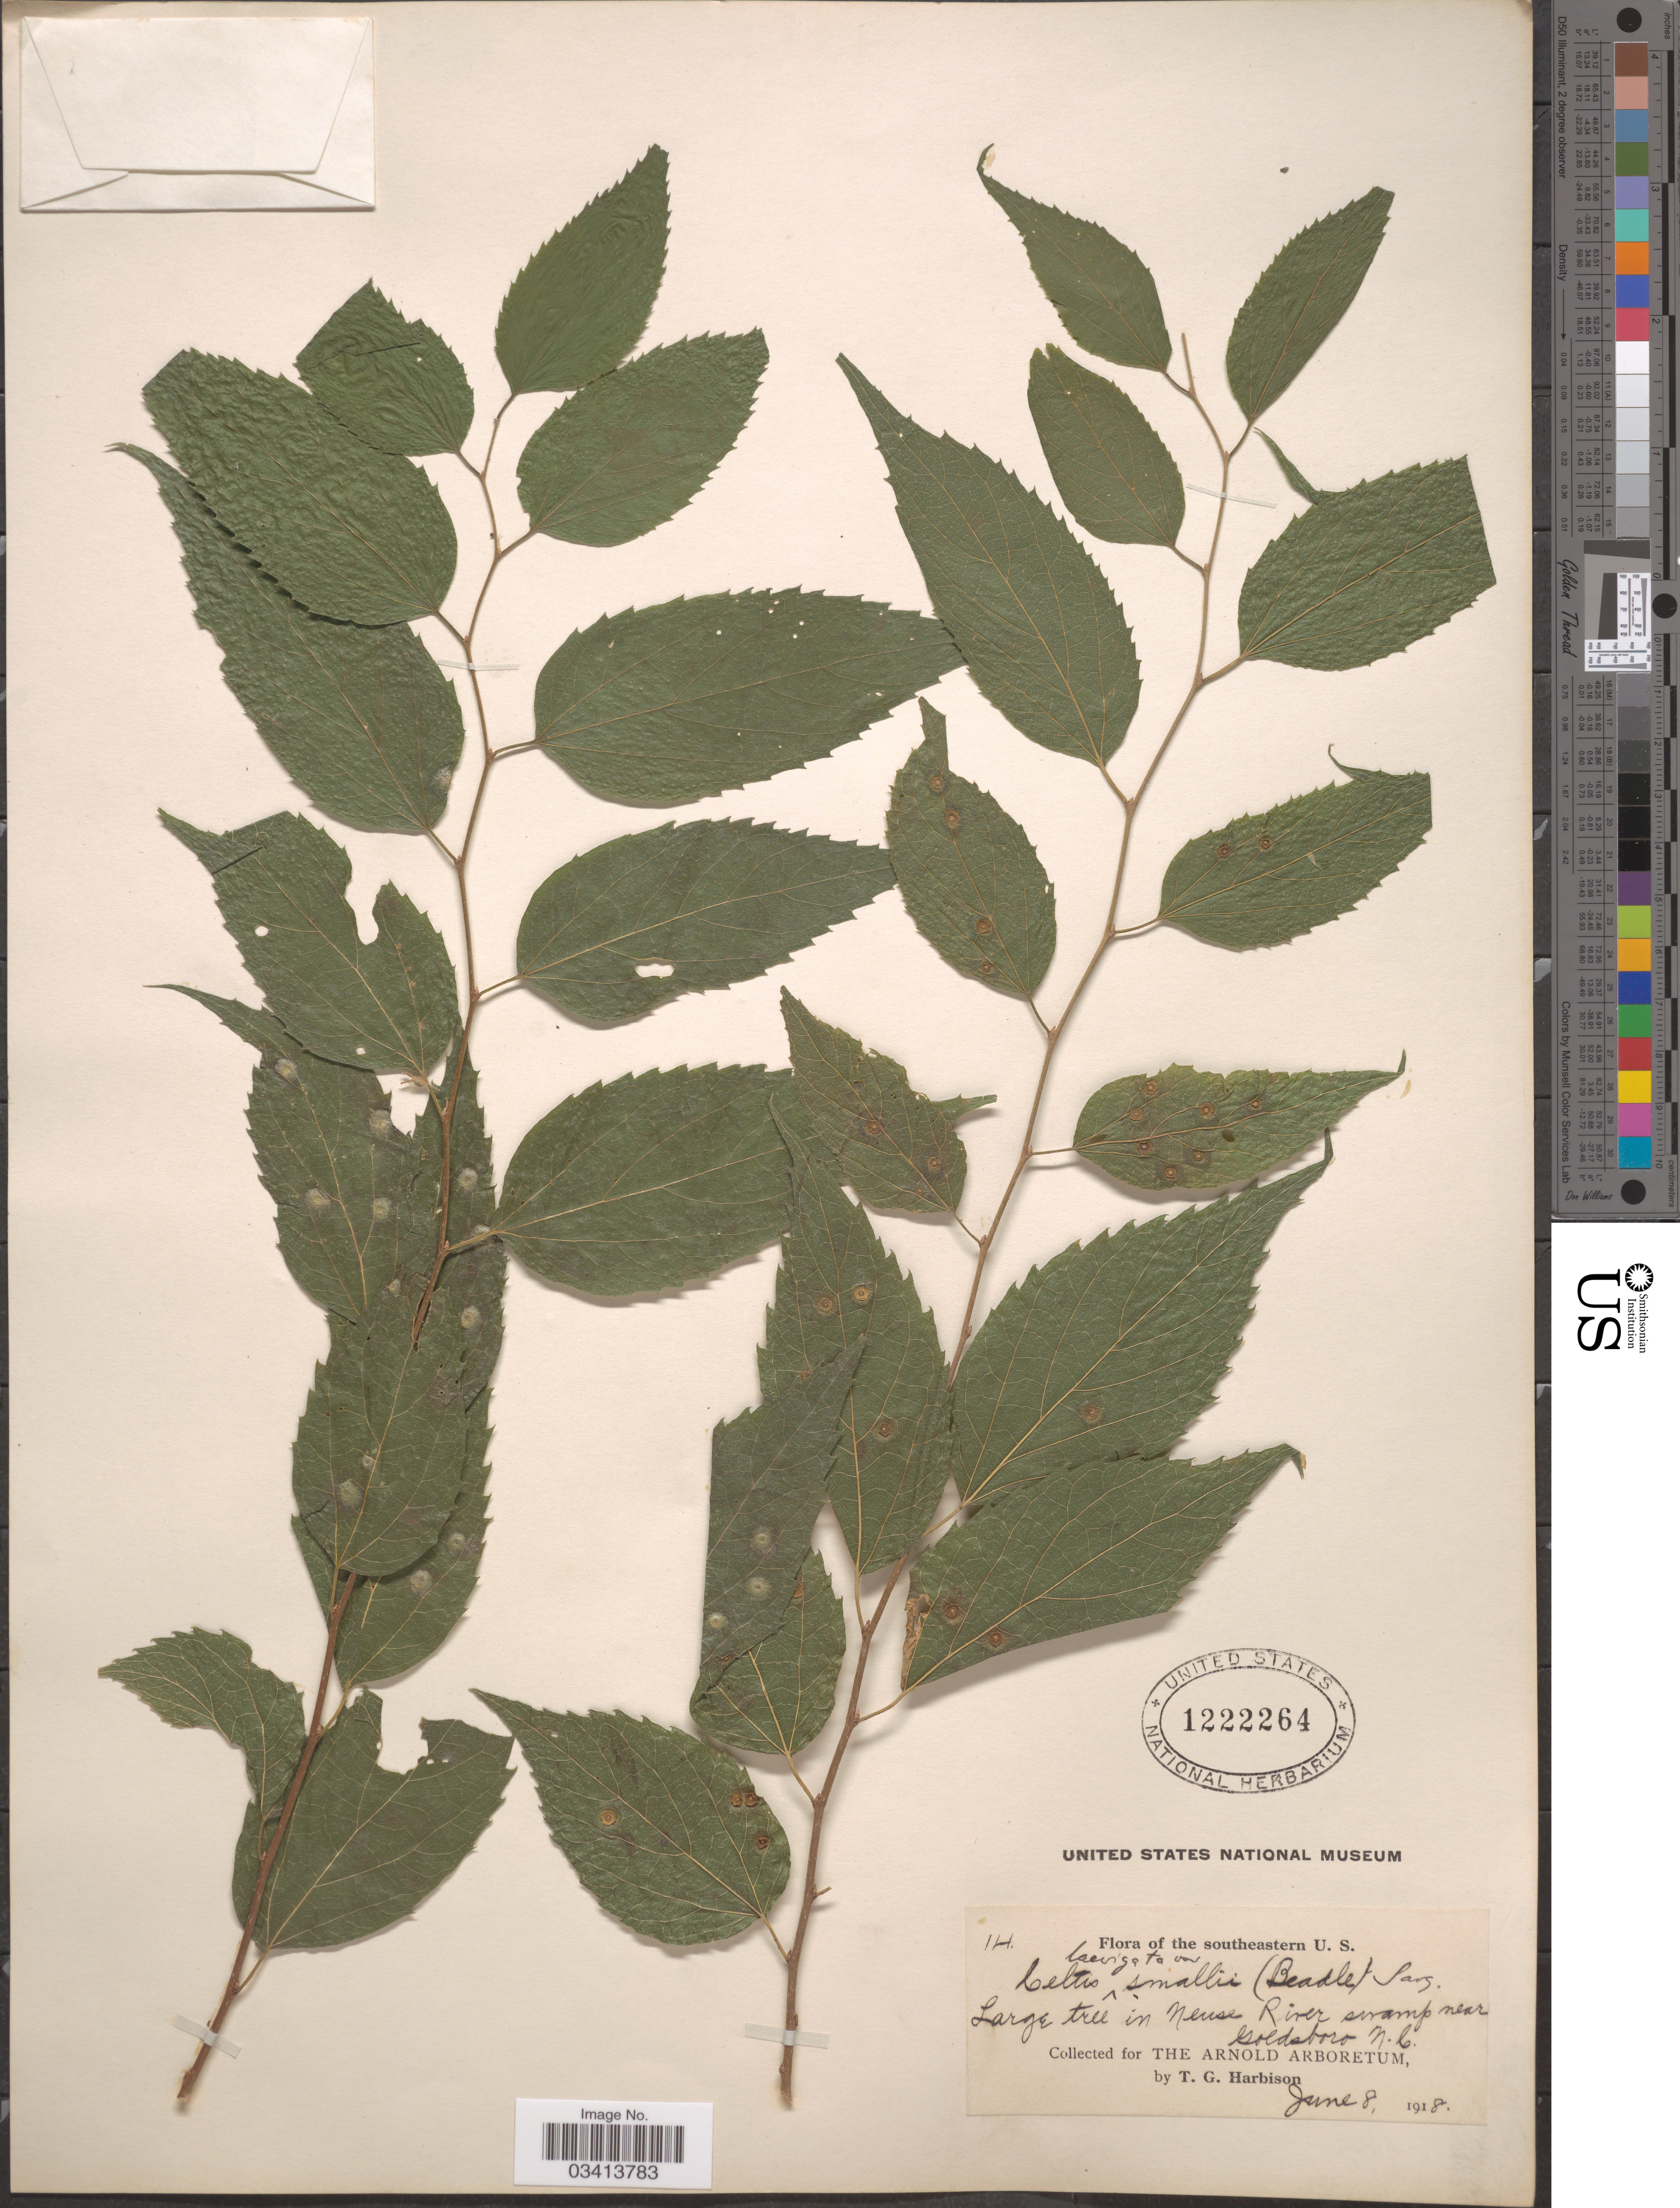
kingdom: Plantae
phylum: Tracheophyta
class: Magnoliopsida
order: Rosales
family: Cannabaceae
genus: Celtis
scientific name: Celtis laevigata var. smallii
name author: (Beadle) Sarg.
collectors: T. Harbison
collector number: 14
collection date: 1918-06-08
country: United States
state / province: North Carolina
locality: The Southeastern U. S. Large tree in Neuse River swamp near Goldsboro.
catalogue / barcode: US 1222264